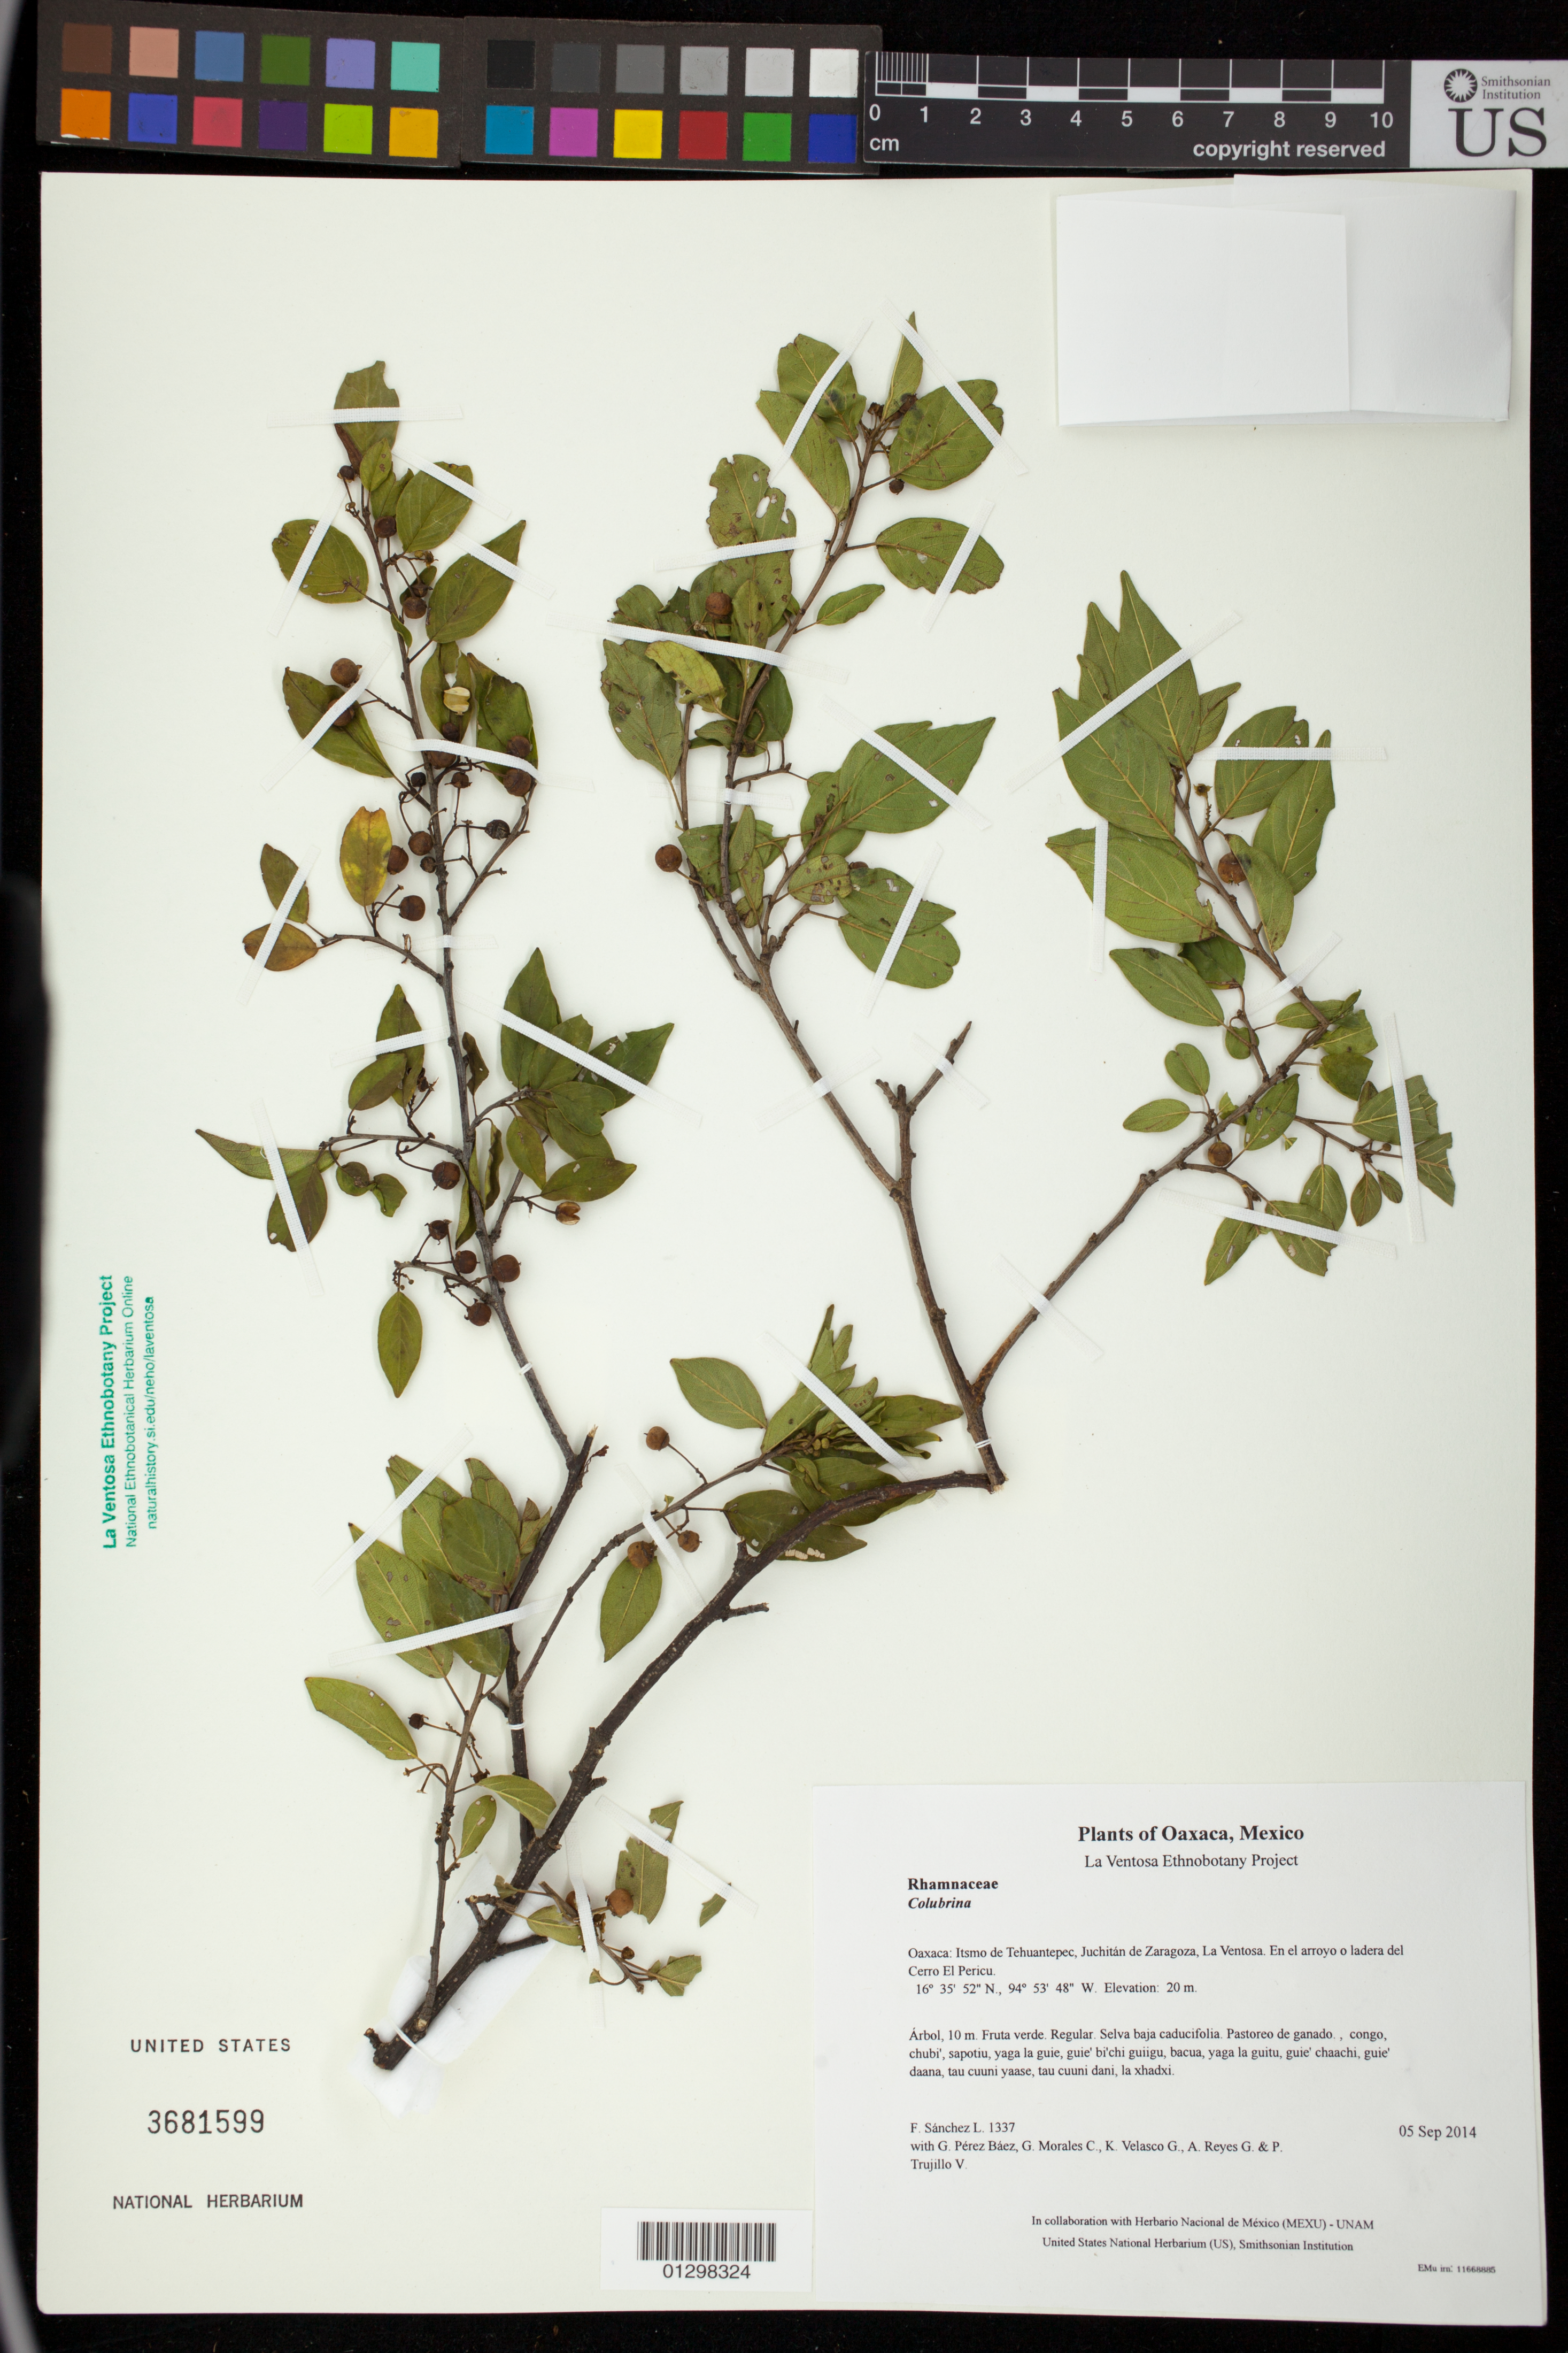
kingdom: Plantae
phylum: Tracheophyta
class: Magnoliopsida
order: Rosales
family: Rhamnaceae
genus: Colubrina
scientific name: Colubrina elliptica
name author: (Sw.) Brizicky & W.L. Stern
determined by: Lot, Emily J.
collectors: F. Sánchez L., G. Pérez Báez, G. Morales C., K. Velasco G., A. Reyes G. & P. Trujillo V.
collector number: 1337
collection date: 2014-09-05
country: Mexico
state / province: Oaxaca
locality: Itsmo de Tehuantepec, Juchitán de Zaragoza, La Ventosa. En el arroyo o ladera del Cerro El Pericu.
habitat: Selva baja caducifolia. Pastoreo de ganado.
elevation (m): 20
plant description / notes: JEBOT, MEXU, SERO, US; Yaga. 10 m. Cuaananaxhi naga'. Nuu.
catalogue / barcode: US 3681599